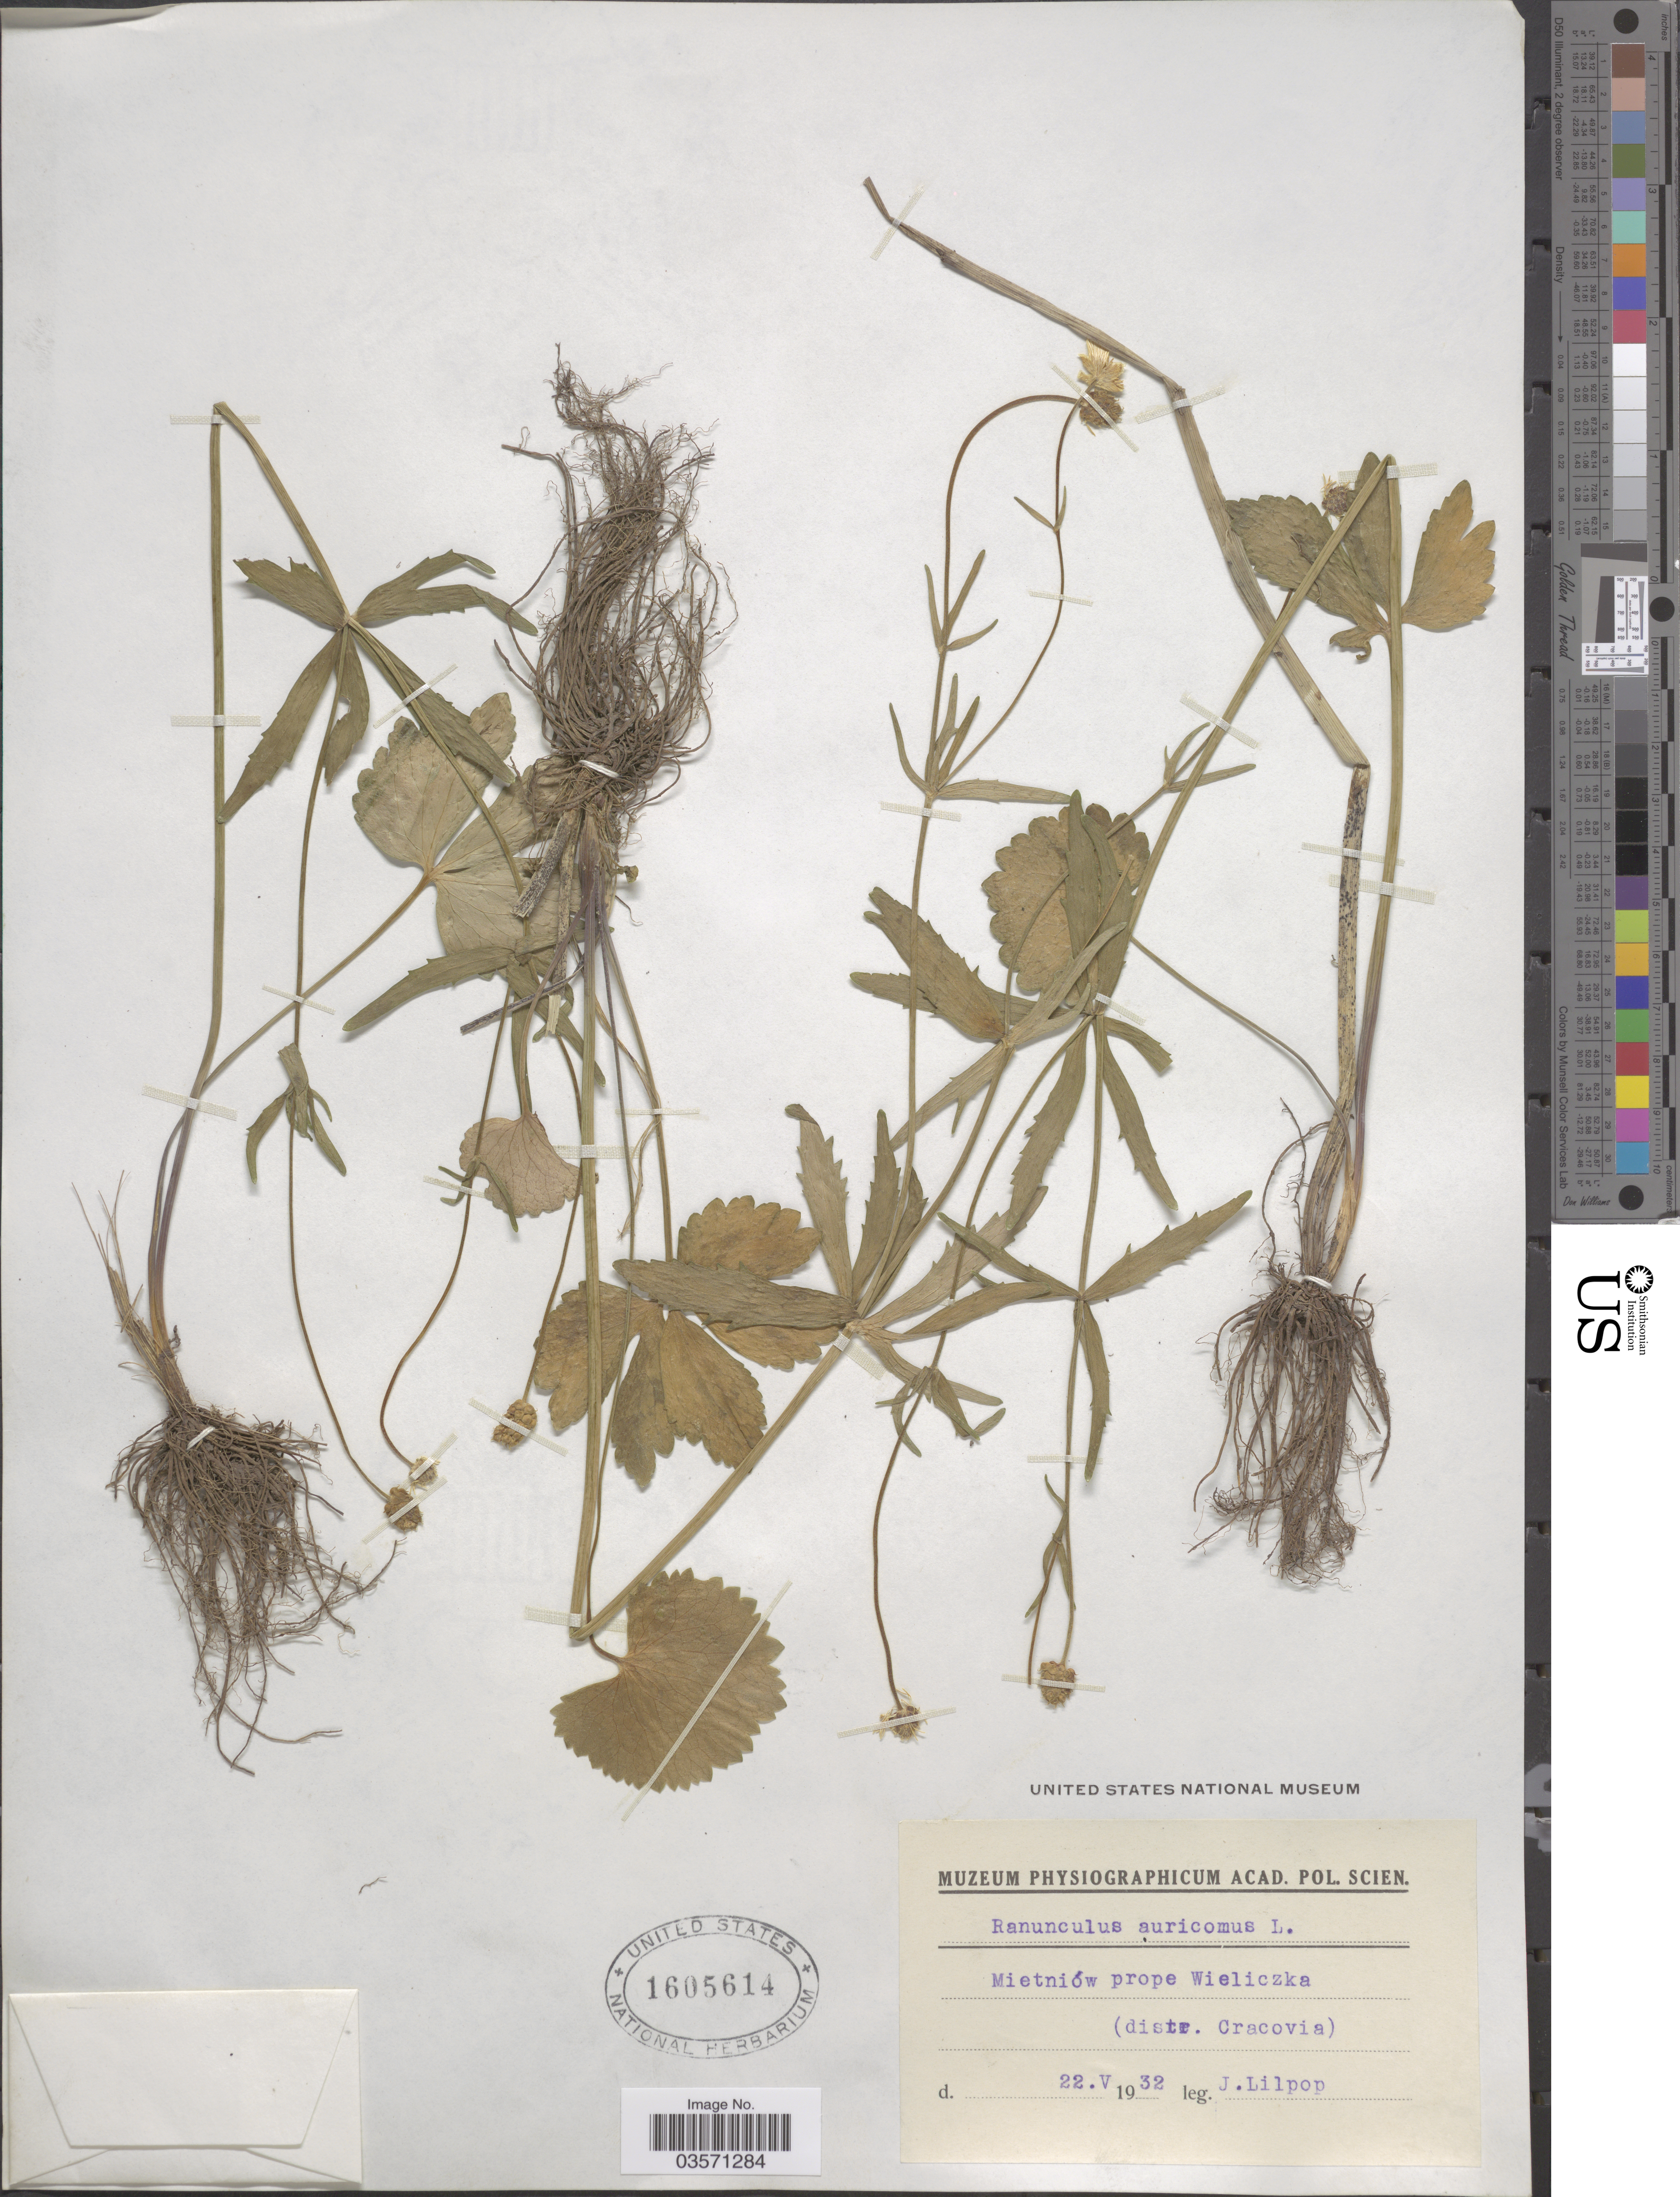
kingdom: Plantae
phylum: Tracheophyta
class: Magnoliopsida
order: Ranunculales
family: Ranunculaceae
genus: Ranunculus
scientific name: Ranunculus auricomus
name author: L.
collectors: J. Lilpop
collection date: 1932-05-22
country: Poland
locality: Mietniów prope Wieliczka (distr. Cracovia).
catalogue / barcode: US 1605614